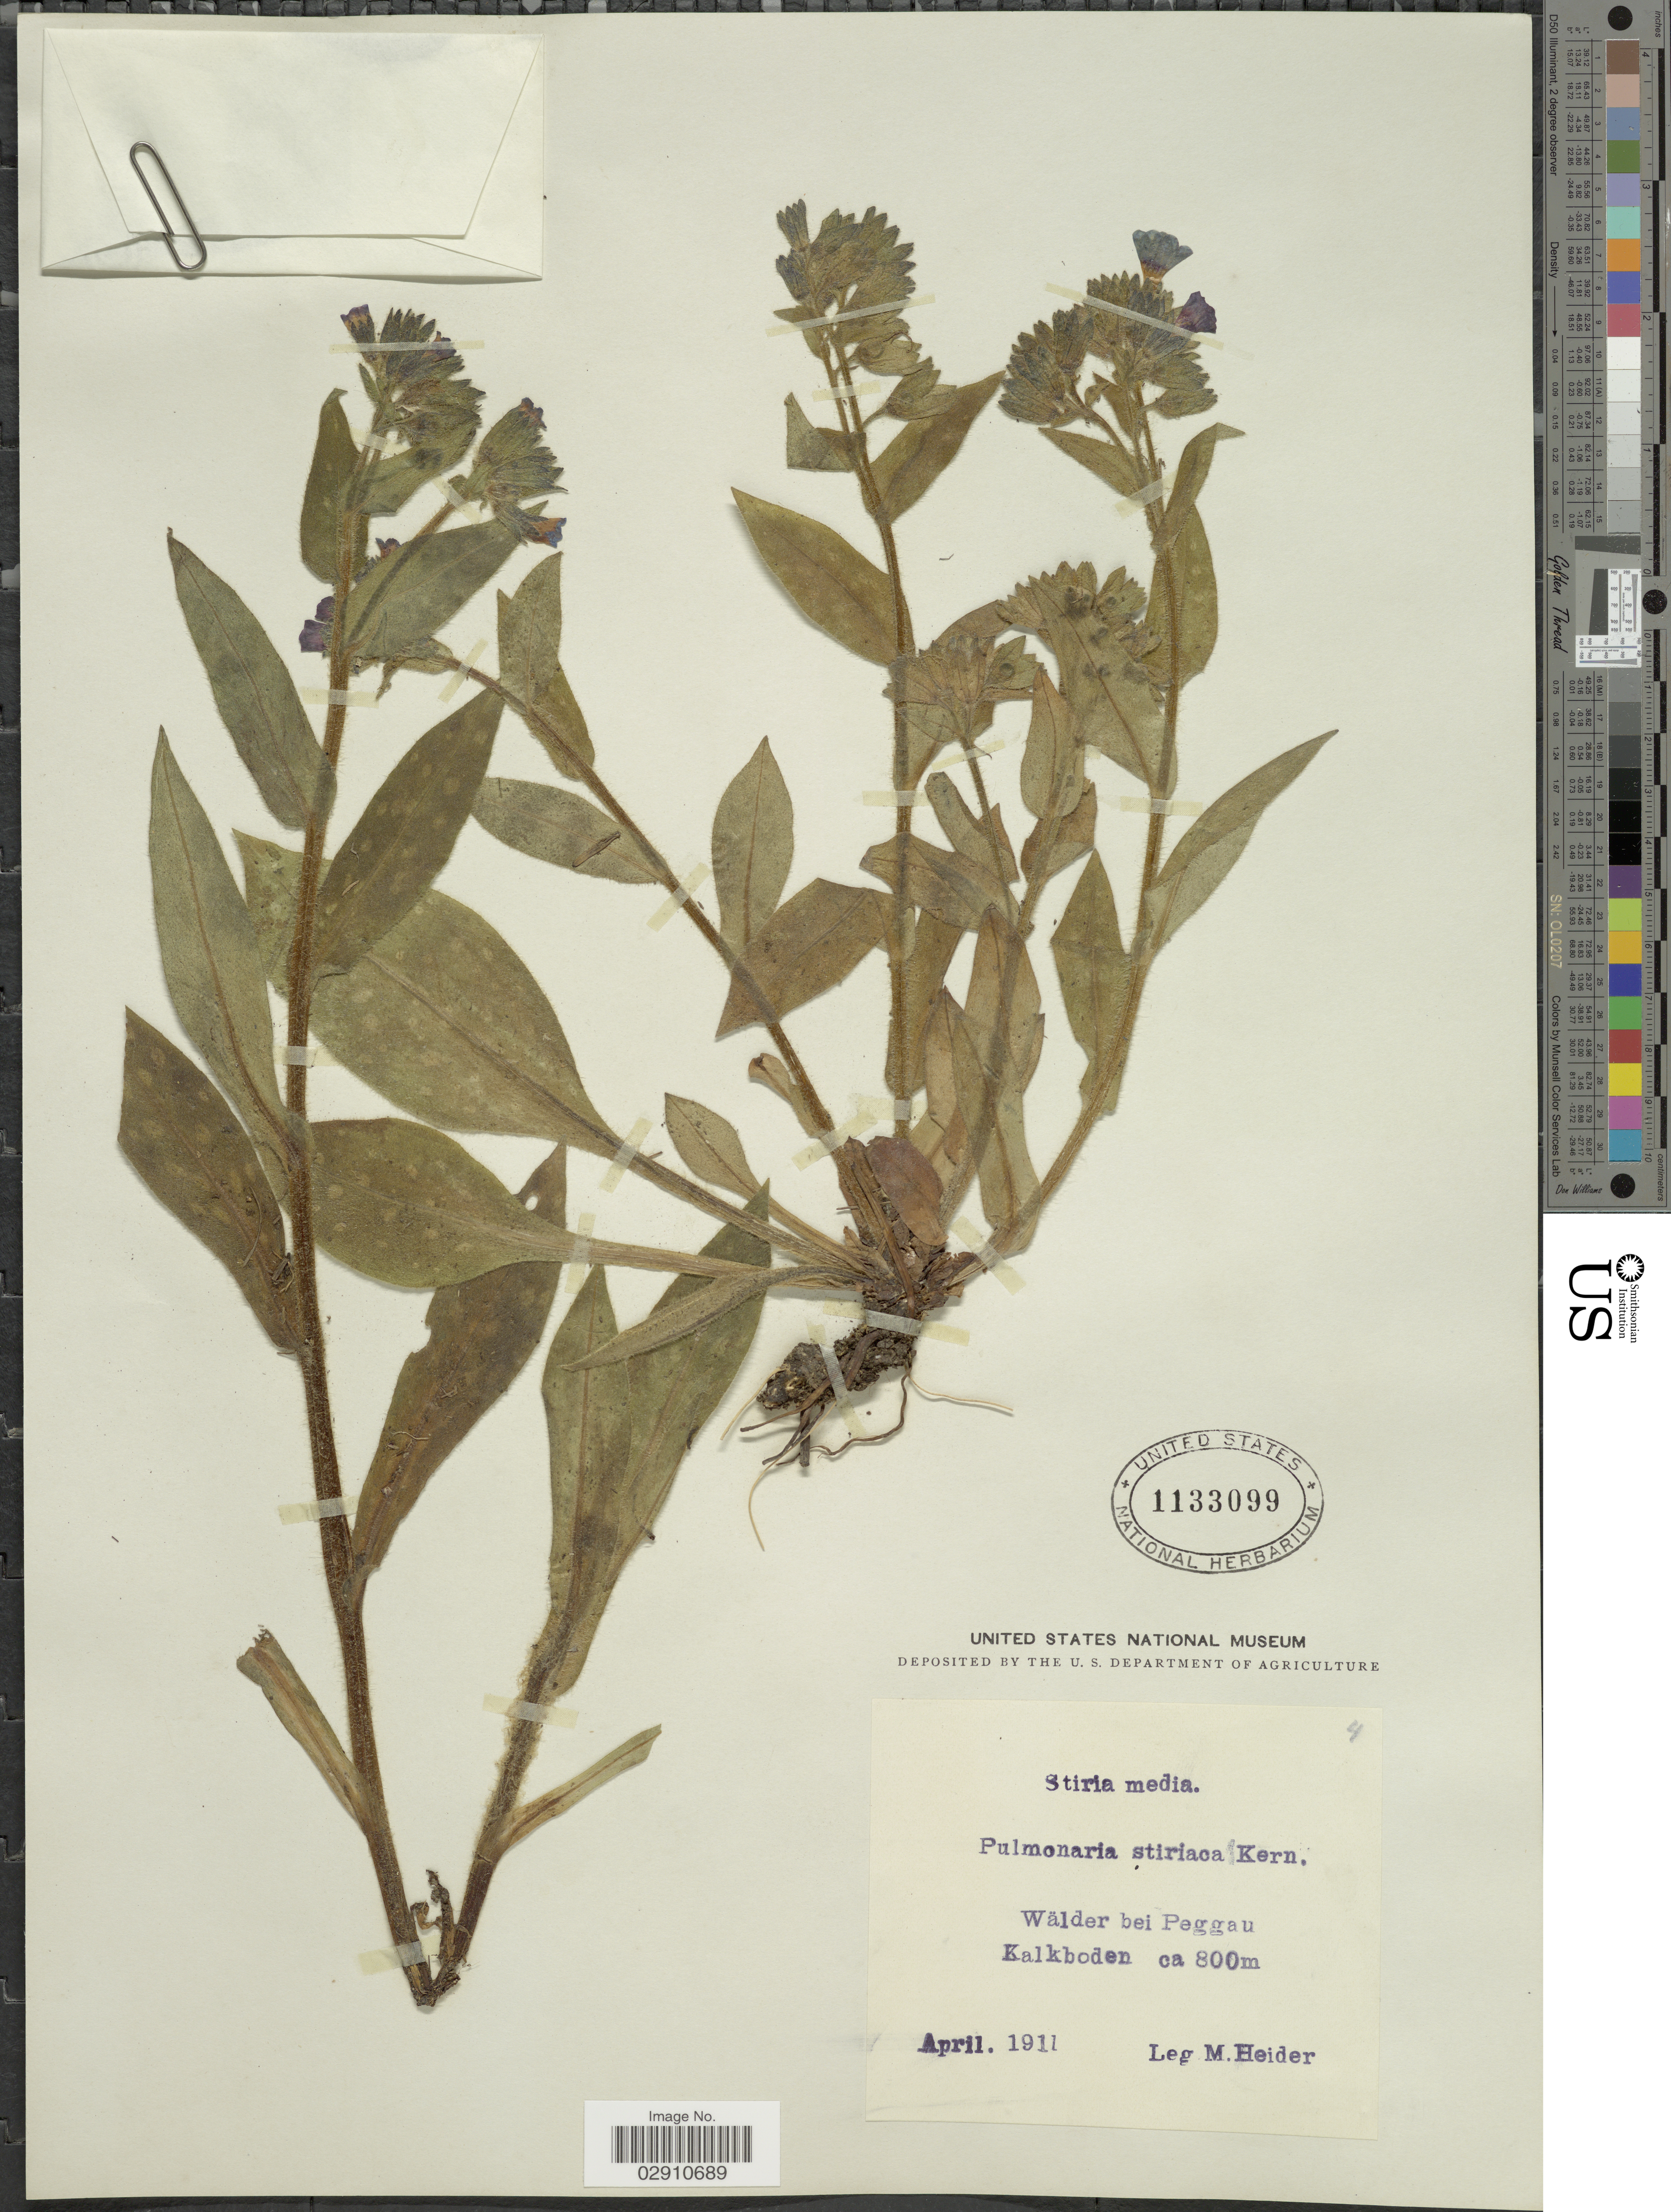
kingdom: Plantae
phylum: Tracheophyta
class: Magnoliopsida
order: Boraginales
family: Boraginaceae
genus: Pulmonaria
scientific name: Pulmonaria stiriaca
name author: A. Kern.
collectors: M. Heider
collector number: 4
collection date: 1911-04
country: Austria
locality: Stiria media. Wälder bei Peggau. Kalkboden.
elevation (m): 800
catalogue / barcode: US 1133099